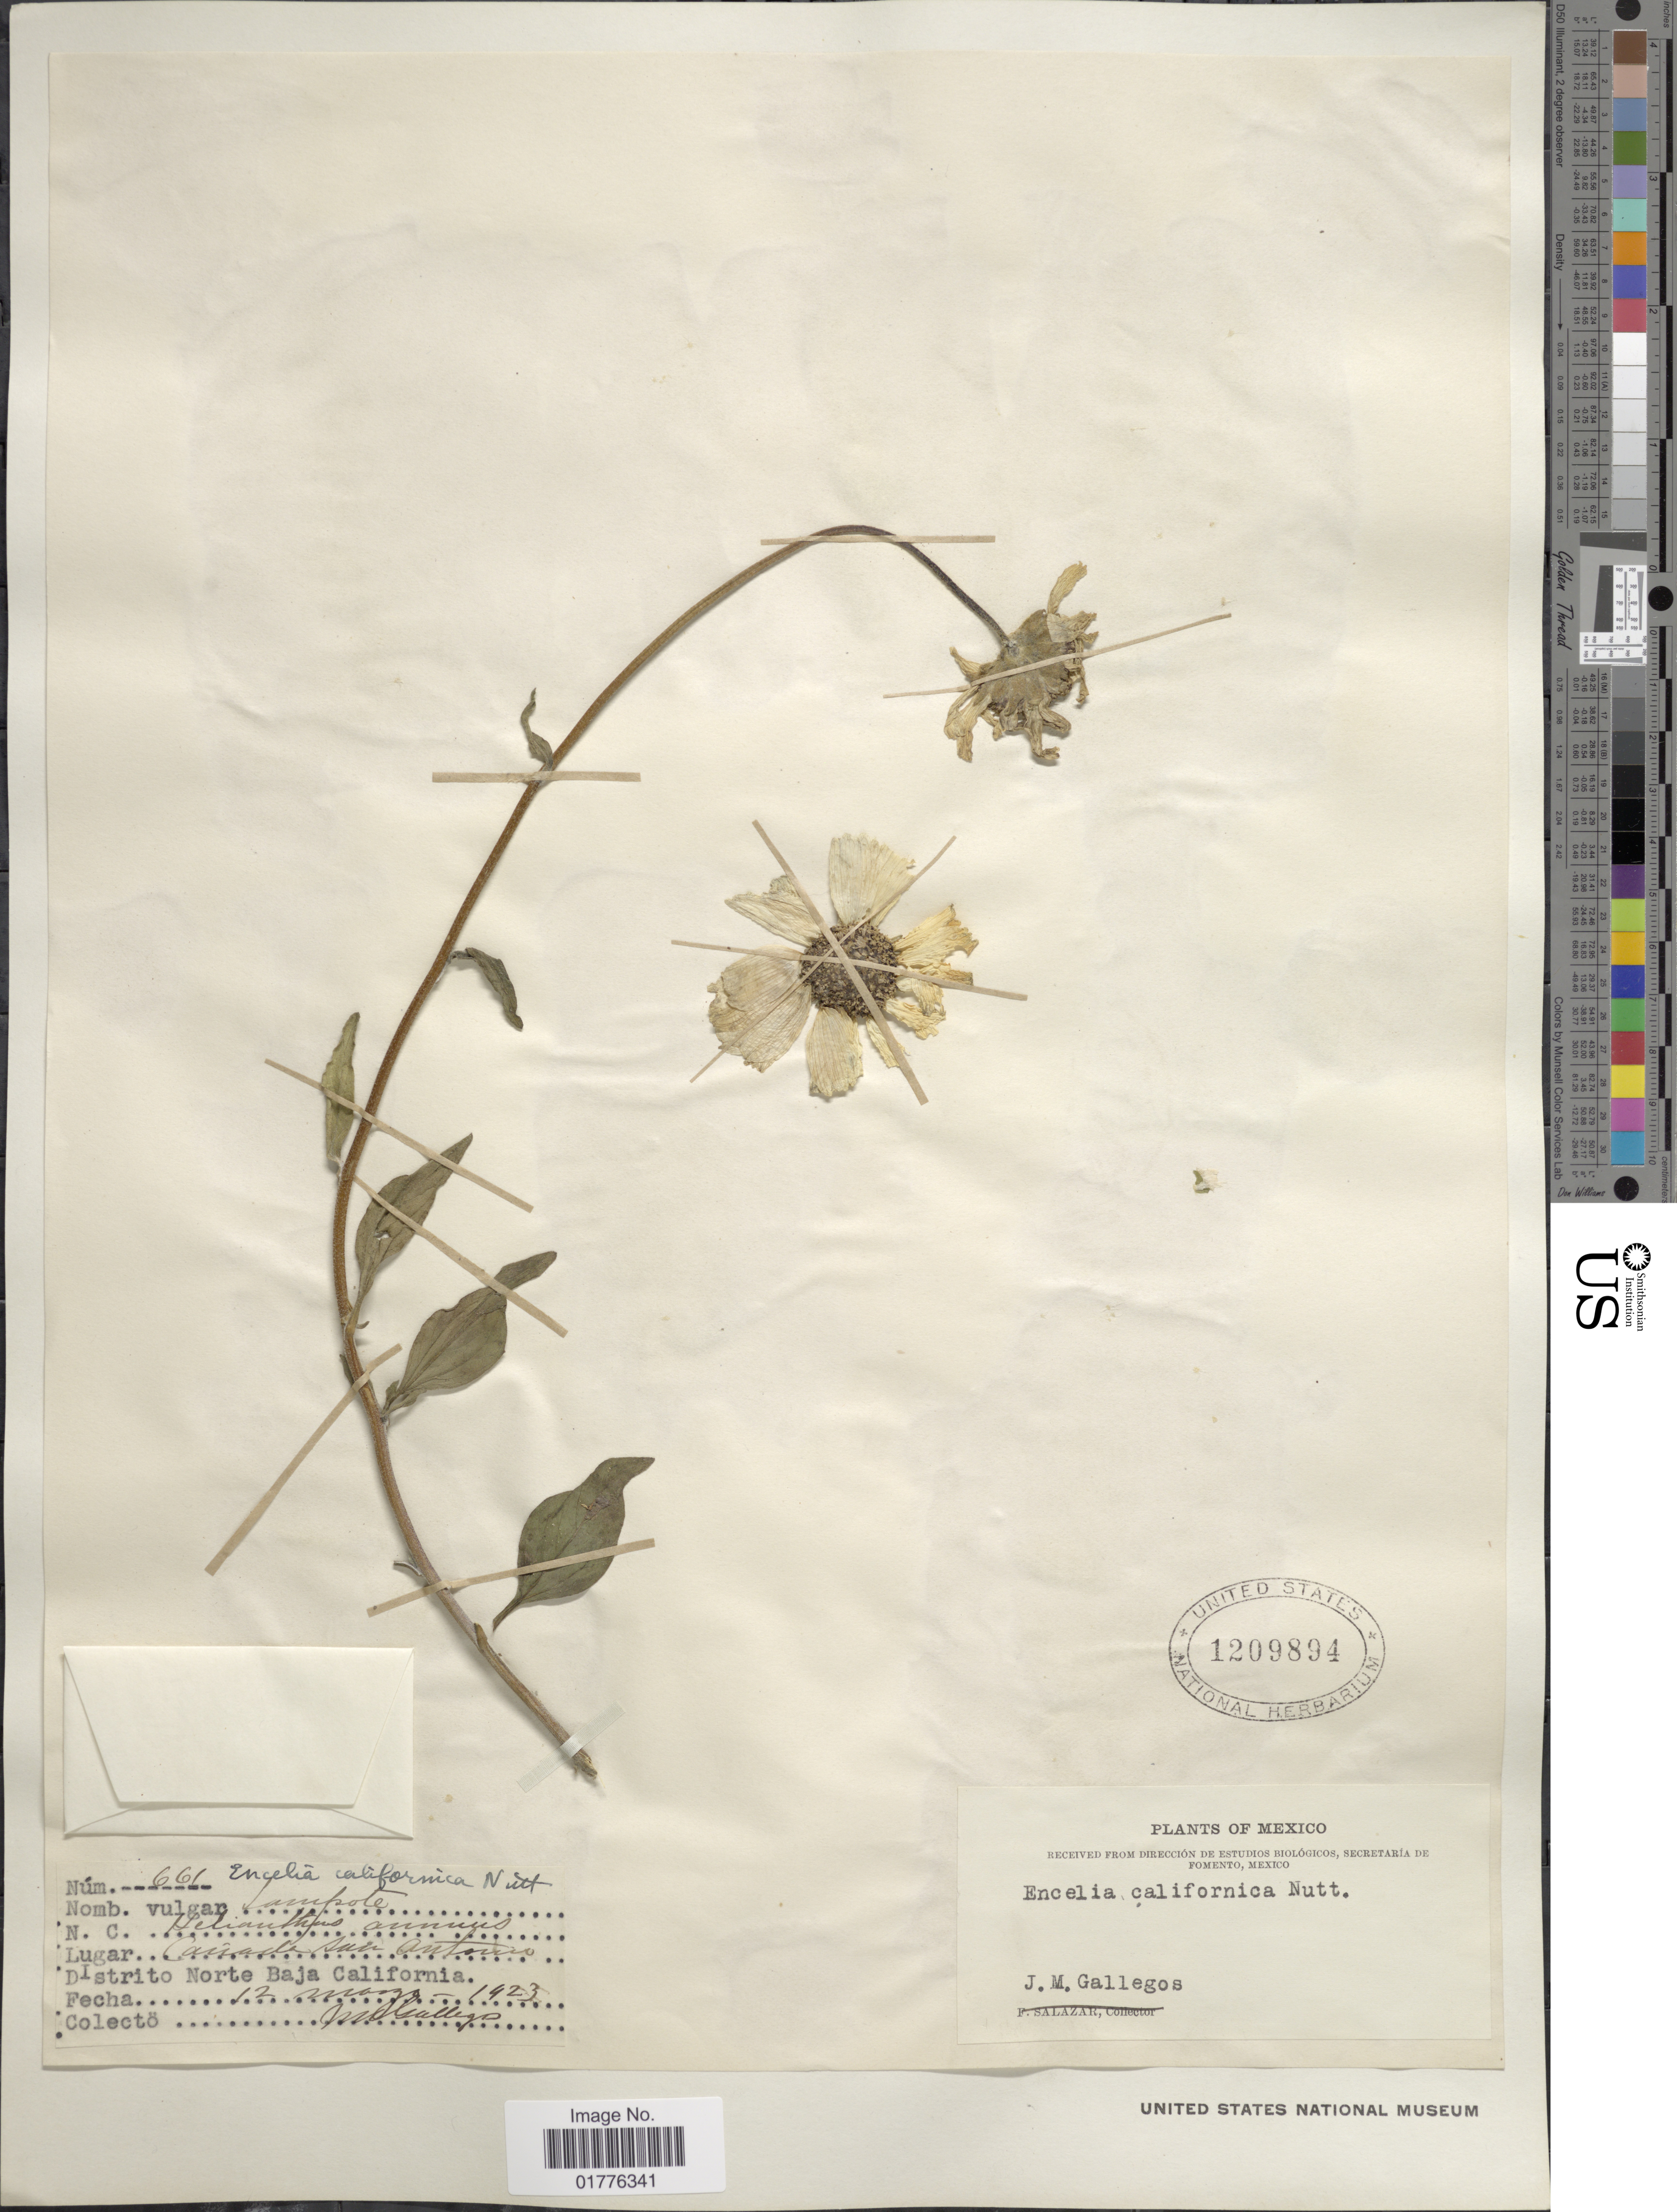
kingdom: Plantae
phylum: Tracheophyta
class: Magnoliopsida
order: Asterales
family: Asteraceae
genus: Encelia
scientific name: Encelia californica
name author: Nutt.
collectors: J. Gallegos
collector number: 661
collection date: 1923-03-12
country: Mexico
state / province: Baja California Norte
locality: Canada San Antonio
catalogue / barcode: US 1209894